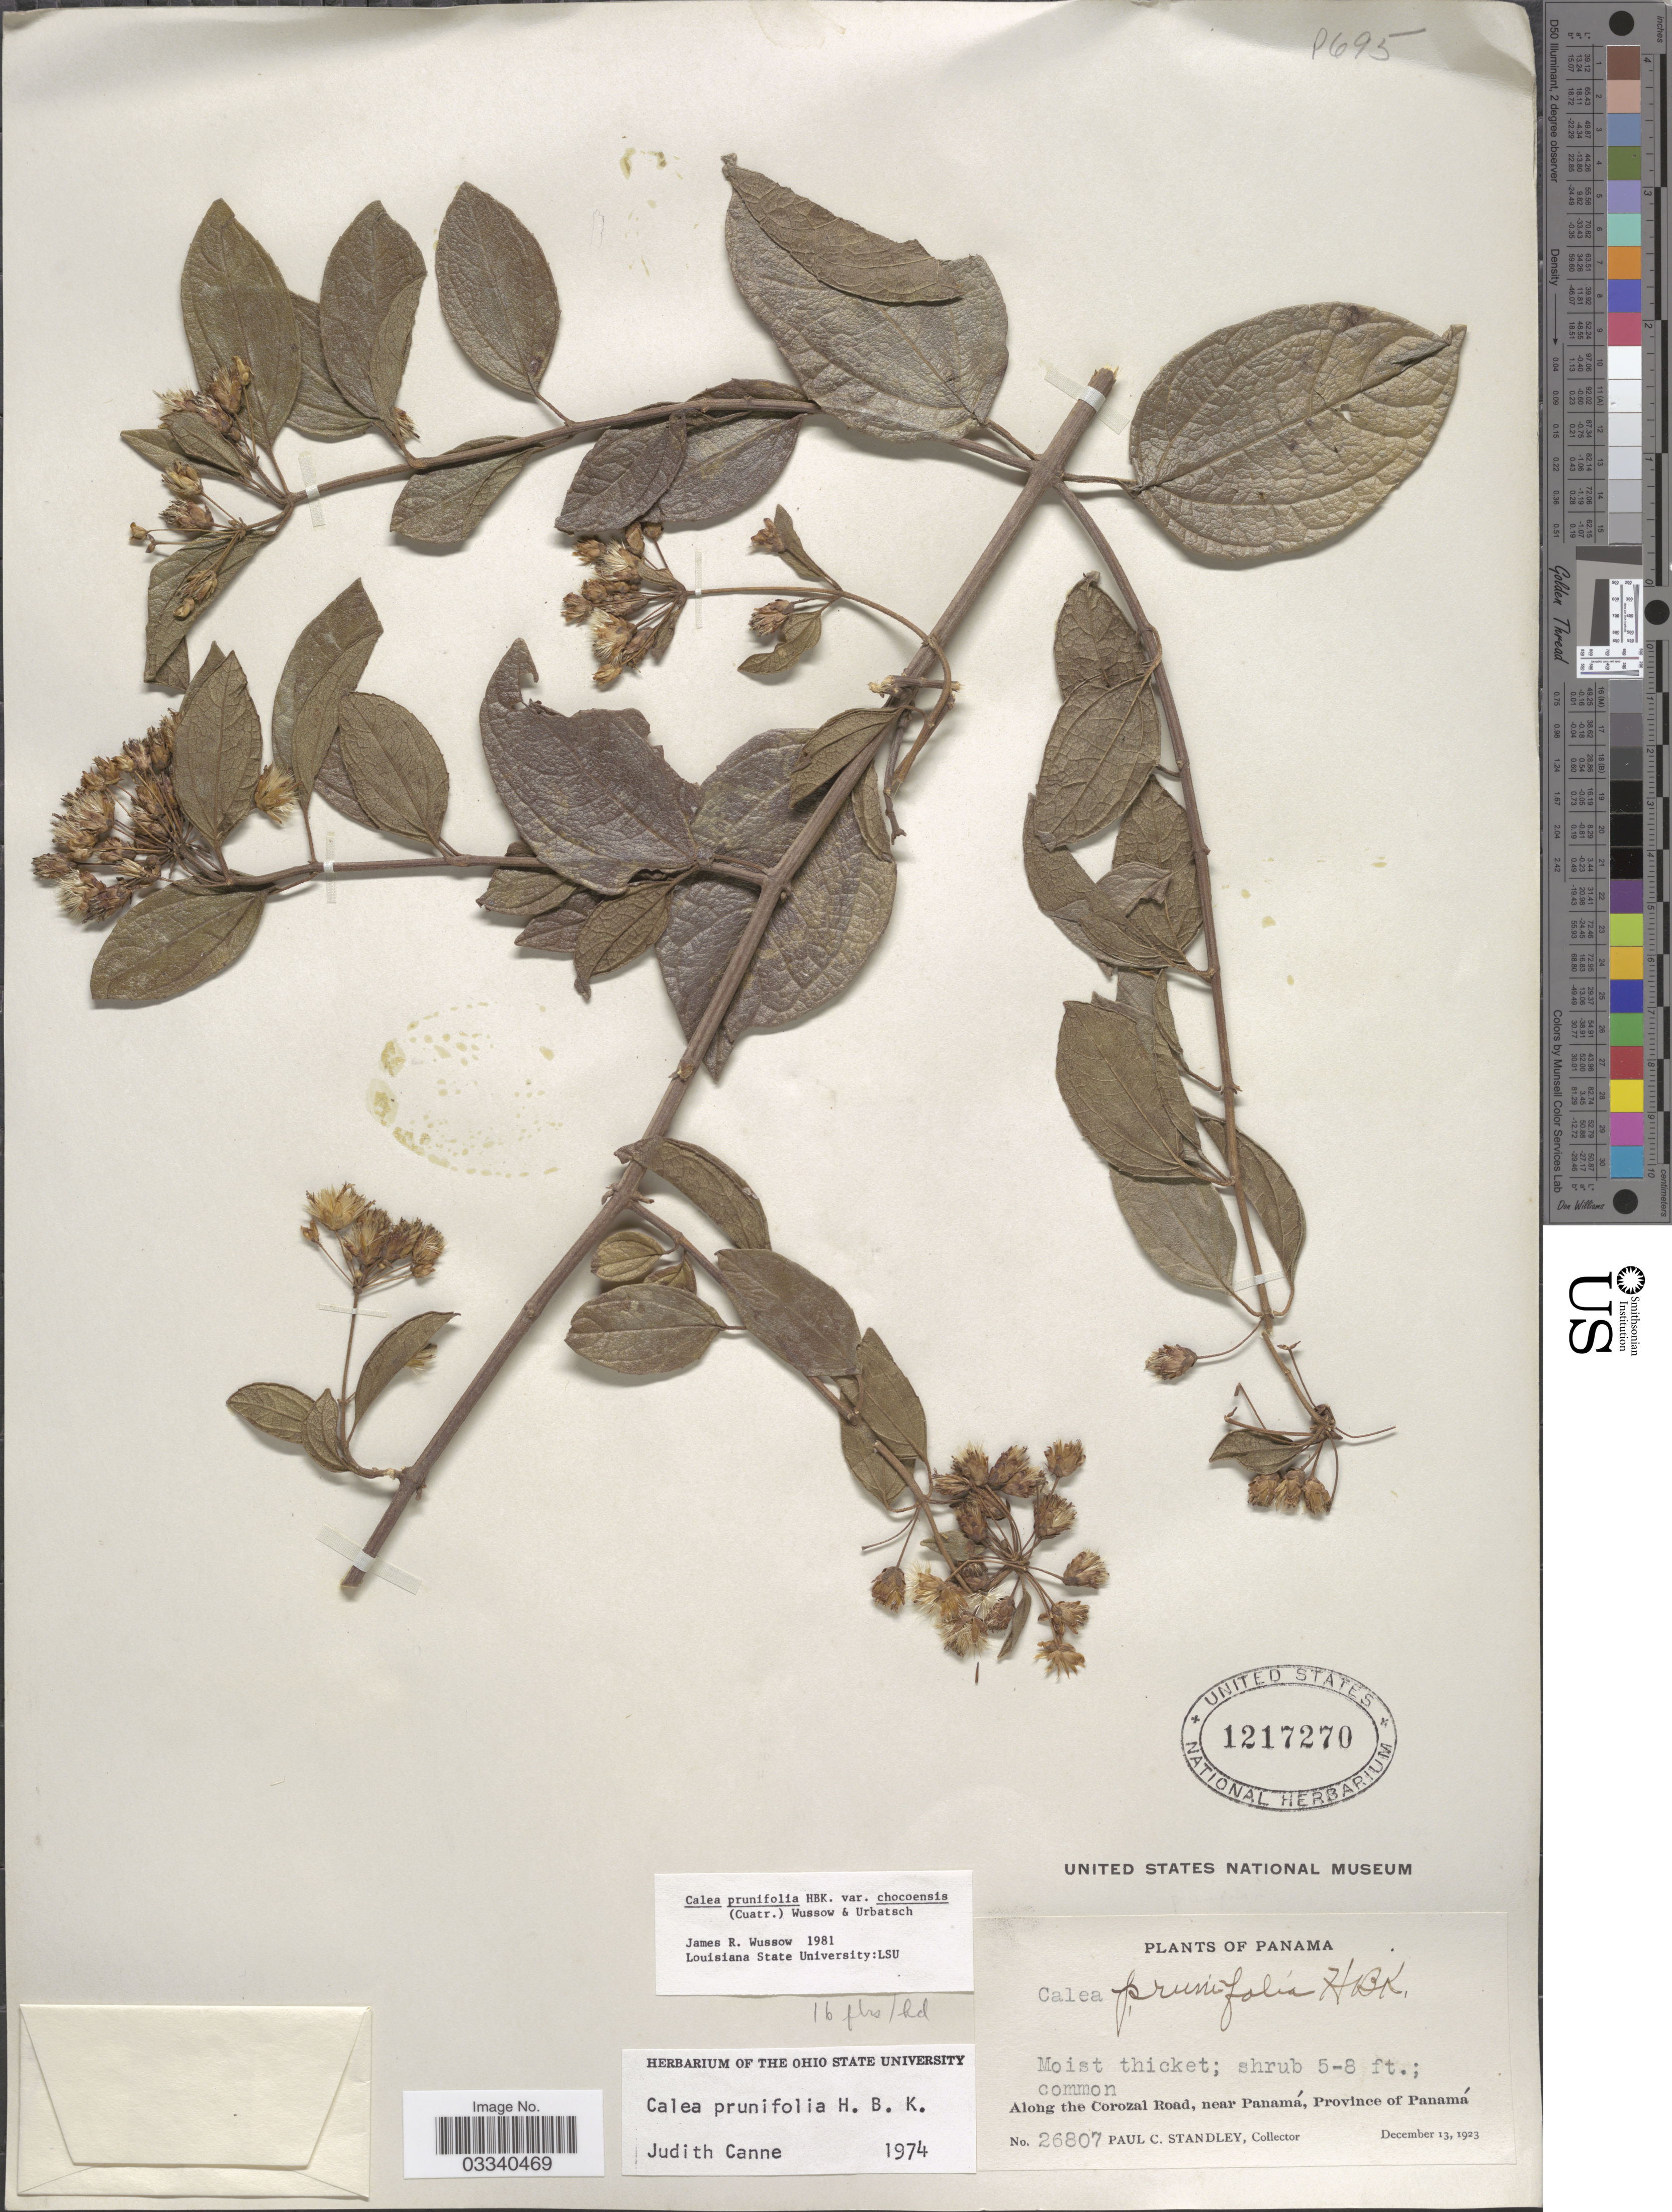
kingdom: Plantae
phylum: Tracheophyta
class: Magnoliopsida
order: Asterales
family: Asteraceae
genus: Calea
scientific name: Calea prunifolia var. chocoensis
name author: Kunth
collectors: P. C. Standley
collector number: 26807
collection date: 1923-12-13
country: Panama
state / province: Panamá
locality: Along the Corozal Road, near Panamá.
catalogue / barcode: US 1217270